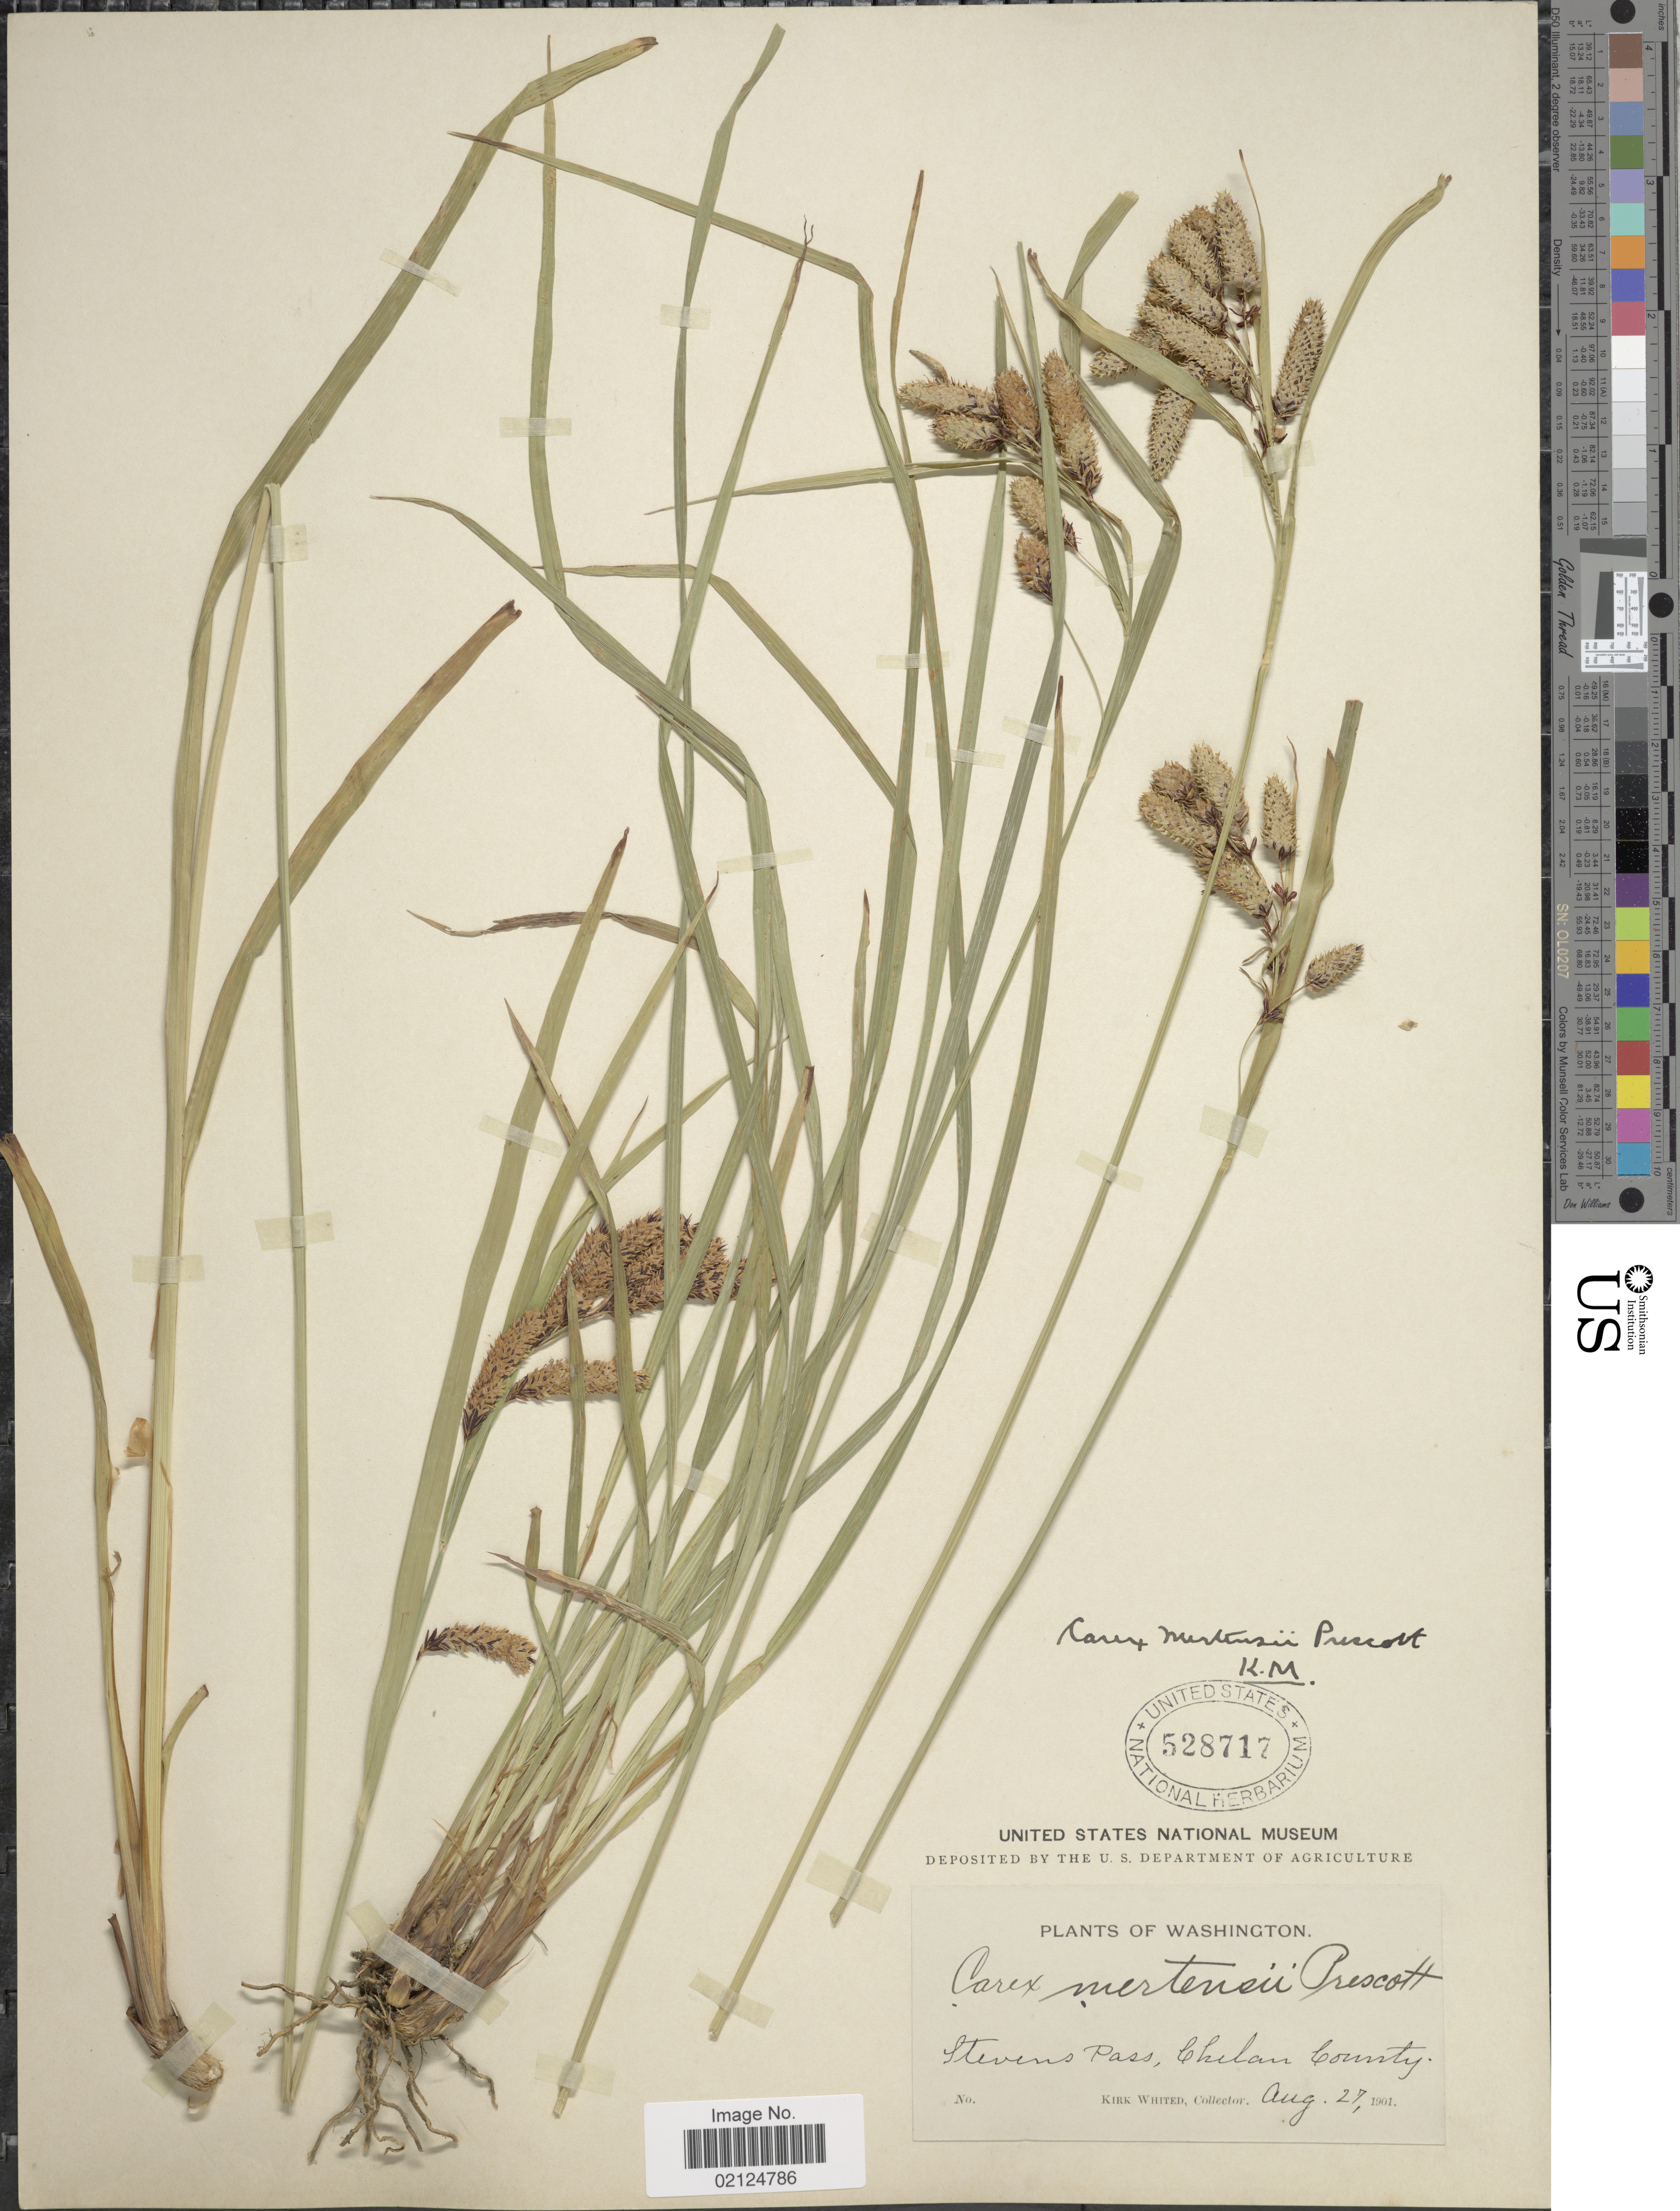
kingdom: Plantae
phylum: Tracheophyta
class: Liliopsida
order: Poales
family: Cyperaceae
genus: Carex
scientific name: Carex mertensii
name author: J.D. Prescott ex Bong.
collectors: K. Whited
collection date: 1901-08-27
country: United States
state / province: Washington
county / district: Chelan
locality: Stevens Pass, Chelan County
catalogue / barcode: US 528717